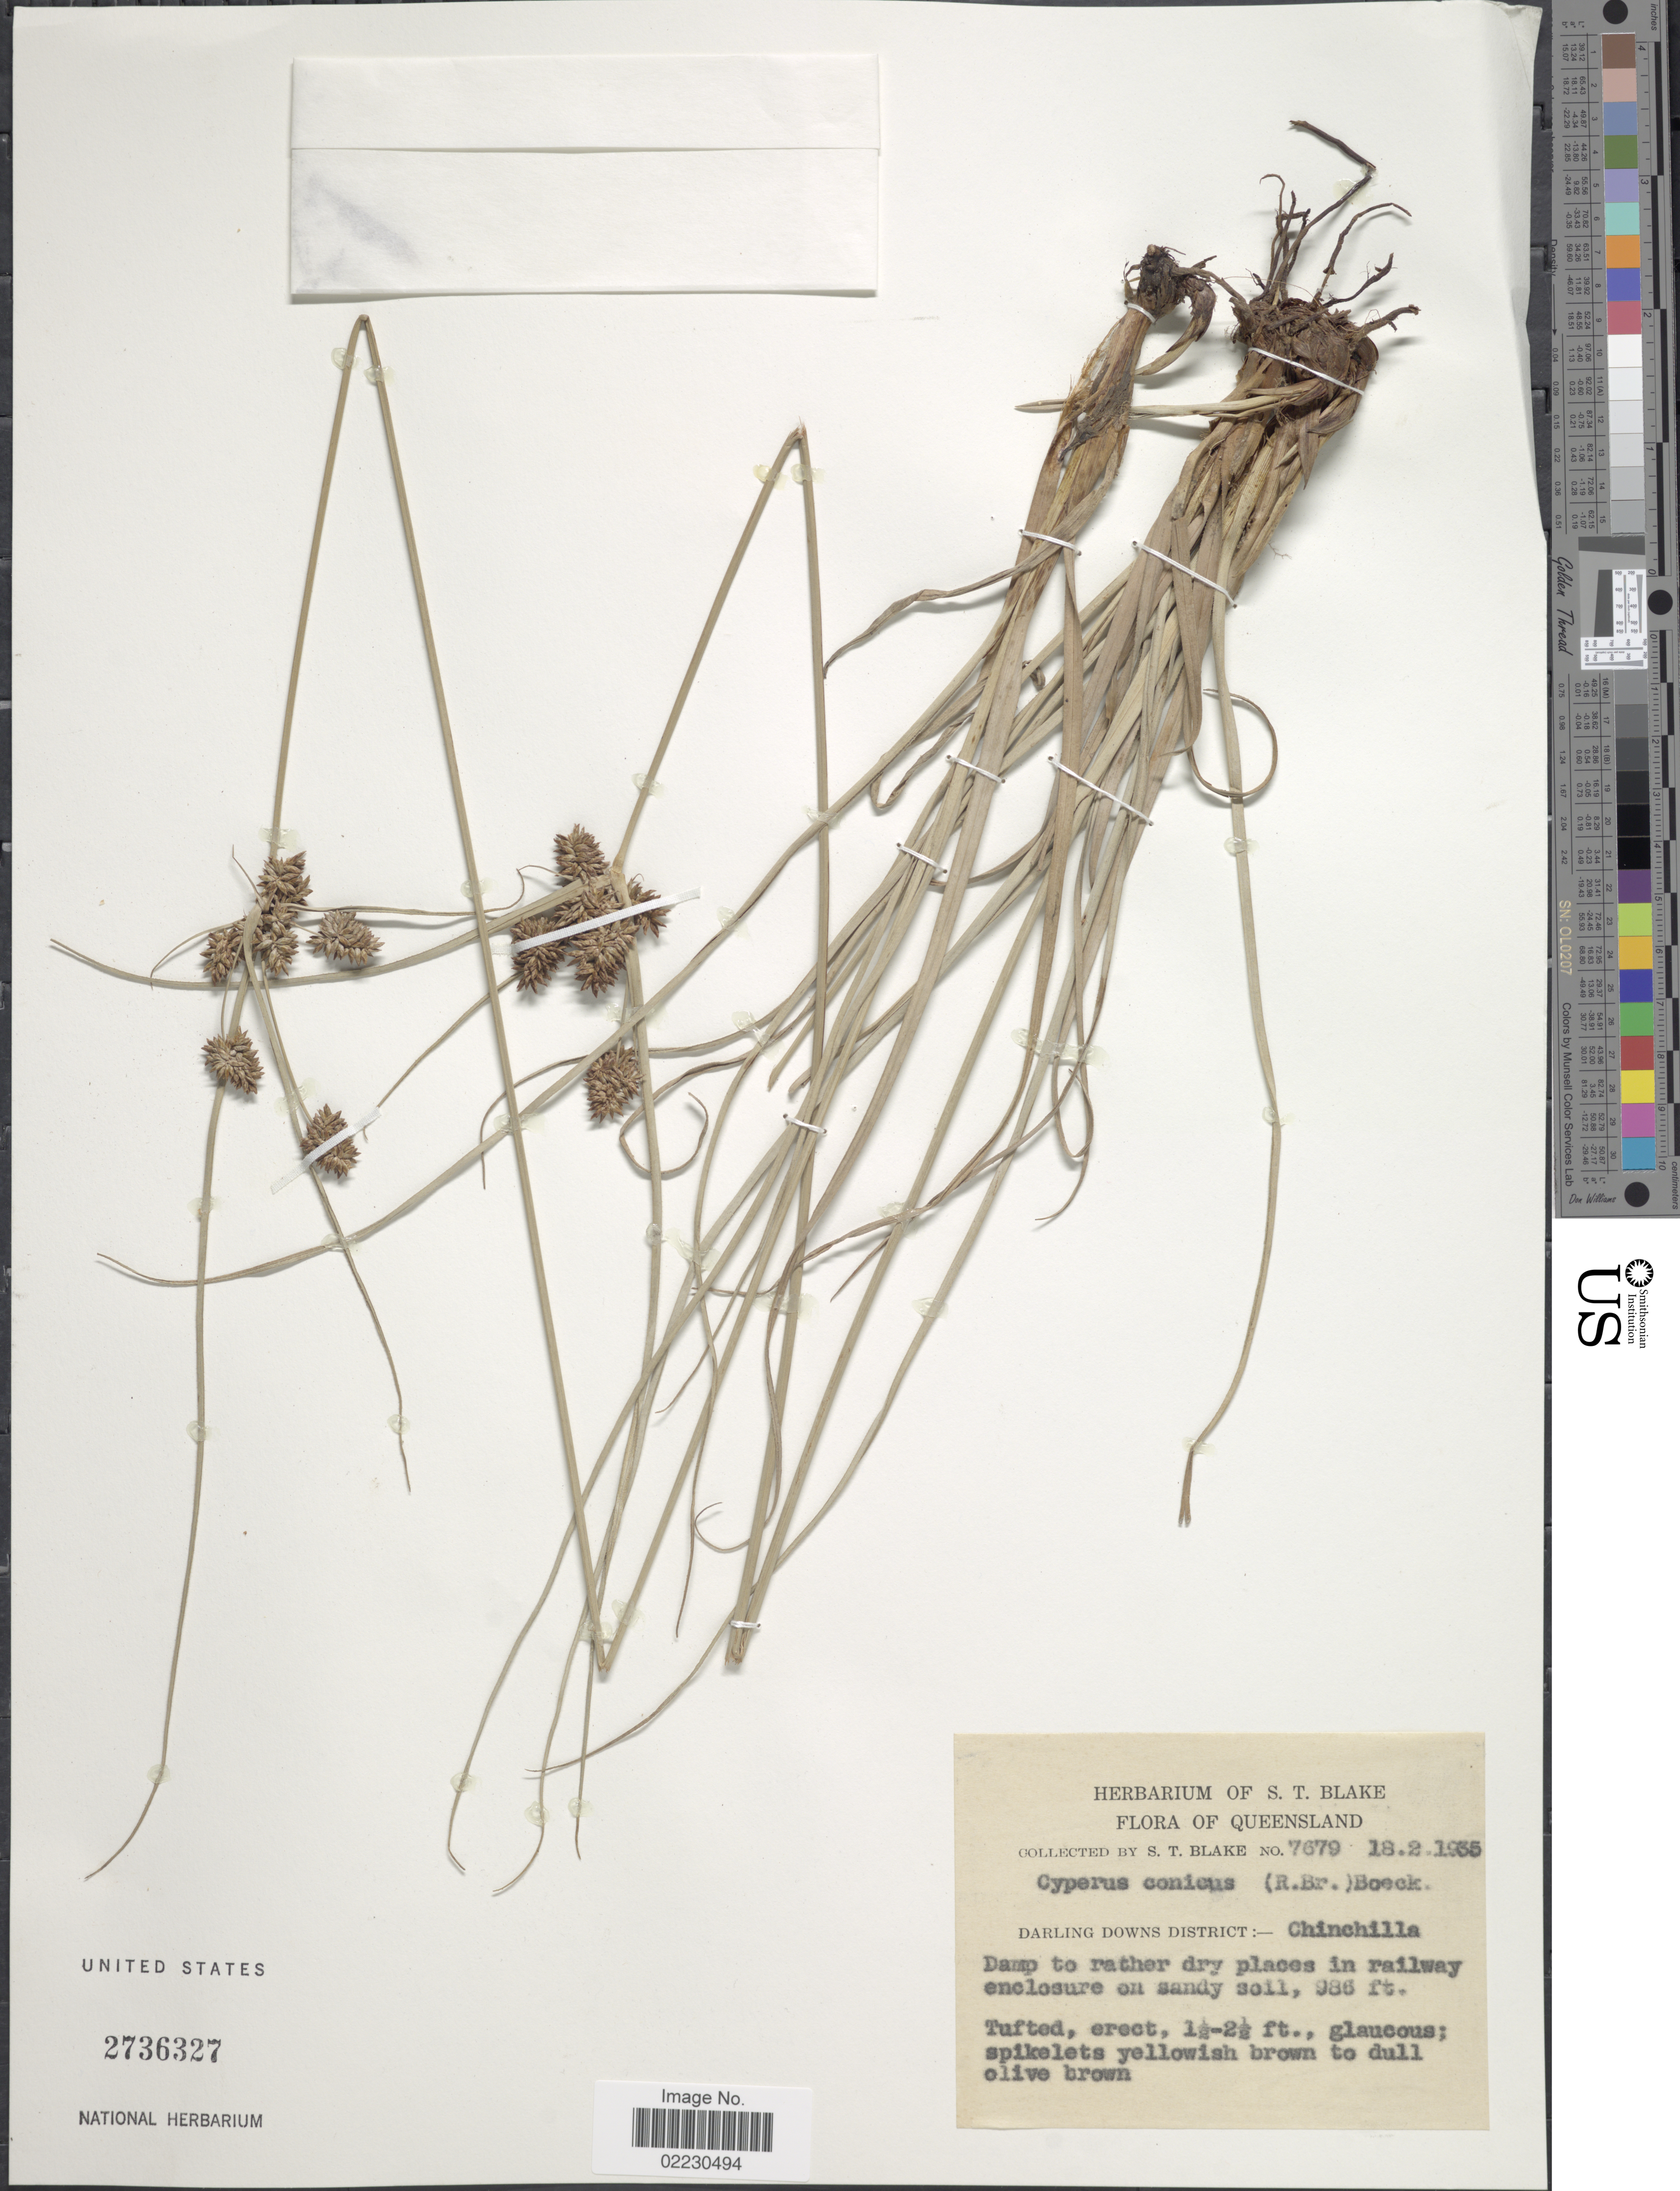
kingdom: Plantae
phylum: Tracheophyta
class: Liliopsida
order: Poales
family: Cyperaceae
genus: Cyperus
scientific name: Cyperus conicus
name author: (R. Br.) Boeckeler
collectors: S. T. Blake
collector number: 7679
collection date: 1935-02-18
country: Australia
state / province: Queensland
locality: Darling Downs District: Chinchilla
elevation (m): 301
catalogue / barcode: US 2736327